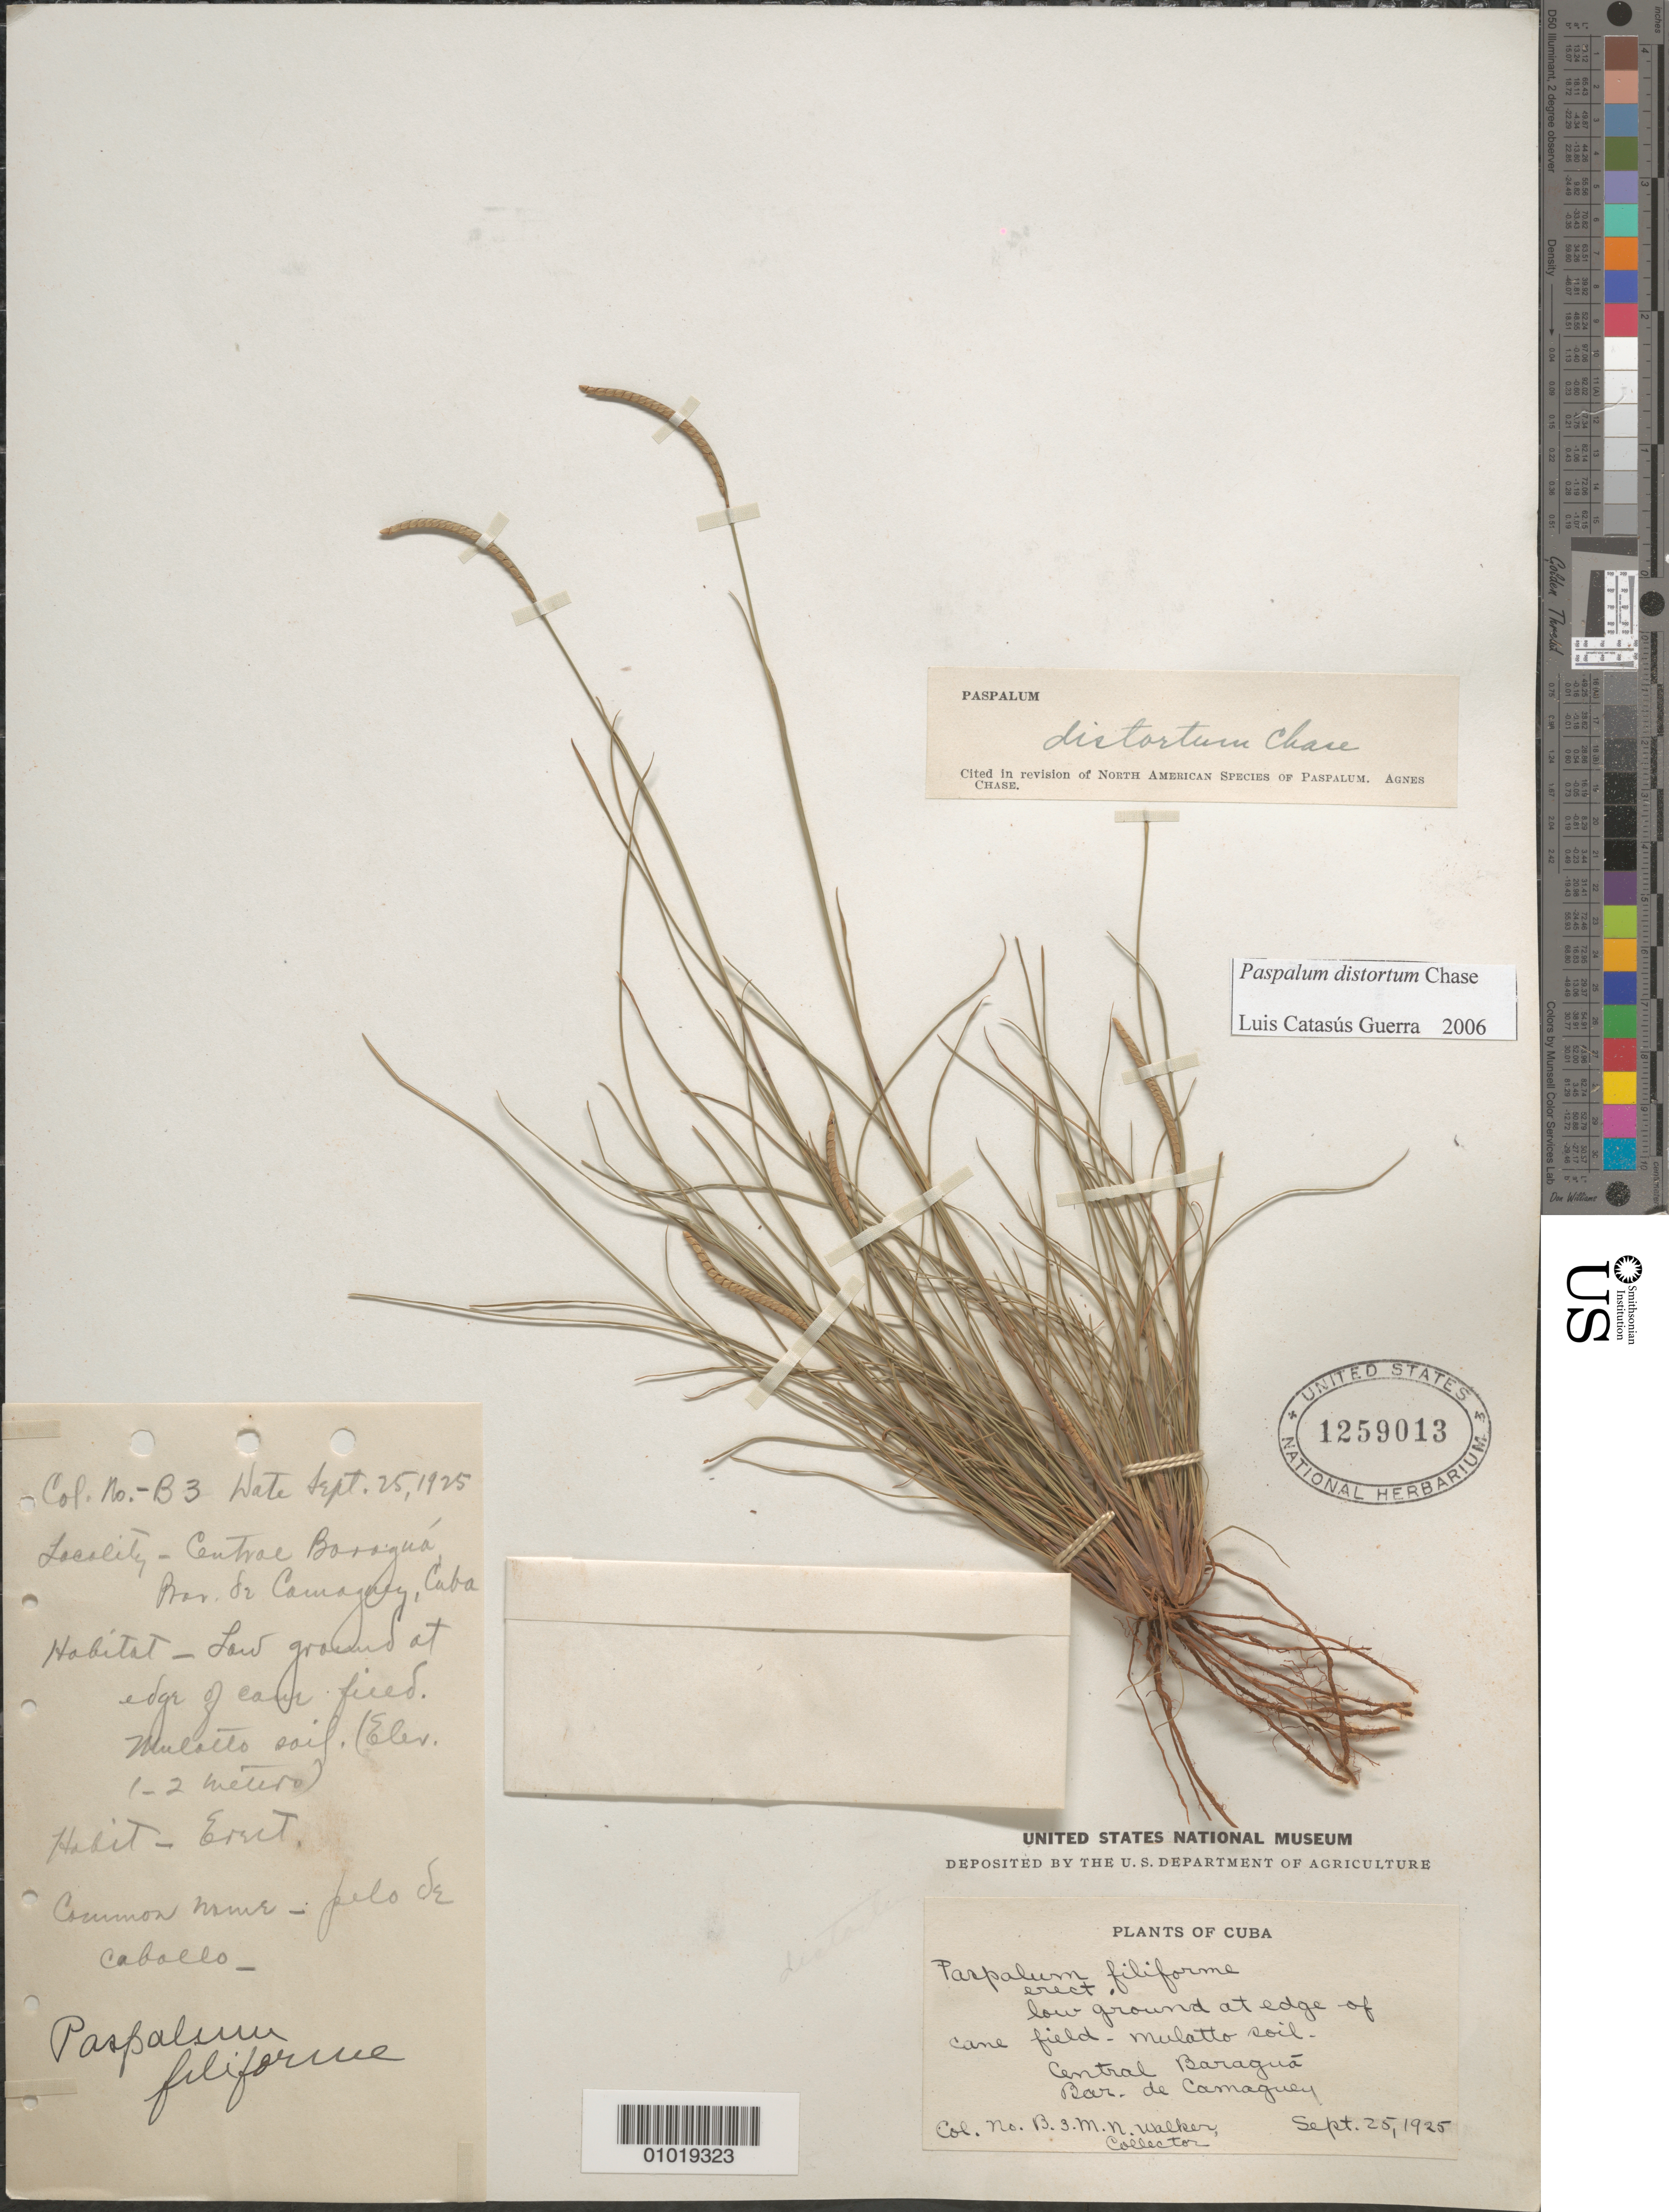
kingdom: Plantae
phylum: Tracheophyta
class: Liliopsida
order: Poales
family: Poaceae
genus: Paspalum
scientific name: Paspalum distortum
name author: Chase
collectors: -. Walker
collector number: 13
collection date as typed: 25 Sep 1925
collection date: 1925-09-25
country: Cuba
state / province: Ciego de Ávila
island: Cuba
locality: Central Baragua [collector noted as it being in prov Camguey, but this is geographically inaccurate]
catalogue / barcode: US 1259013